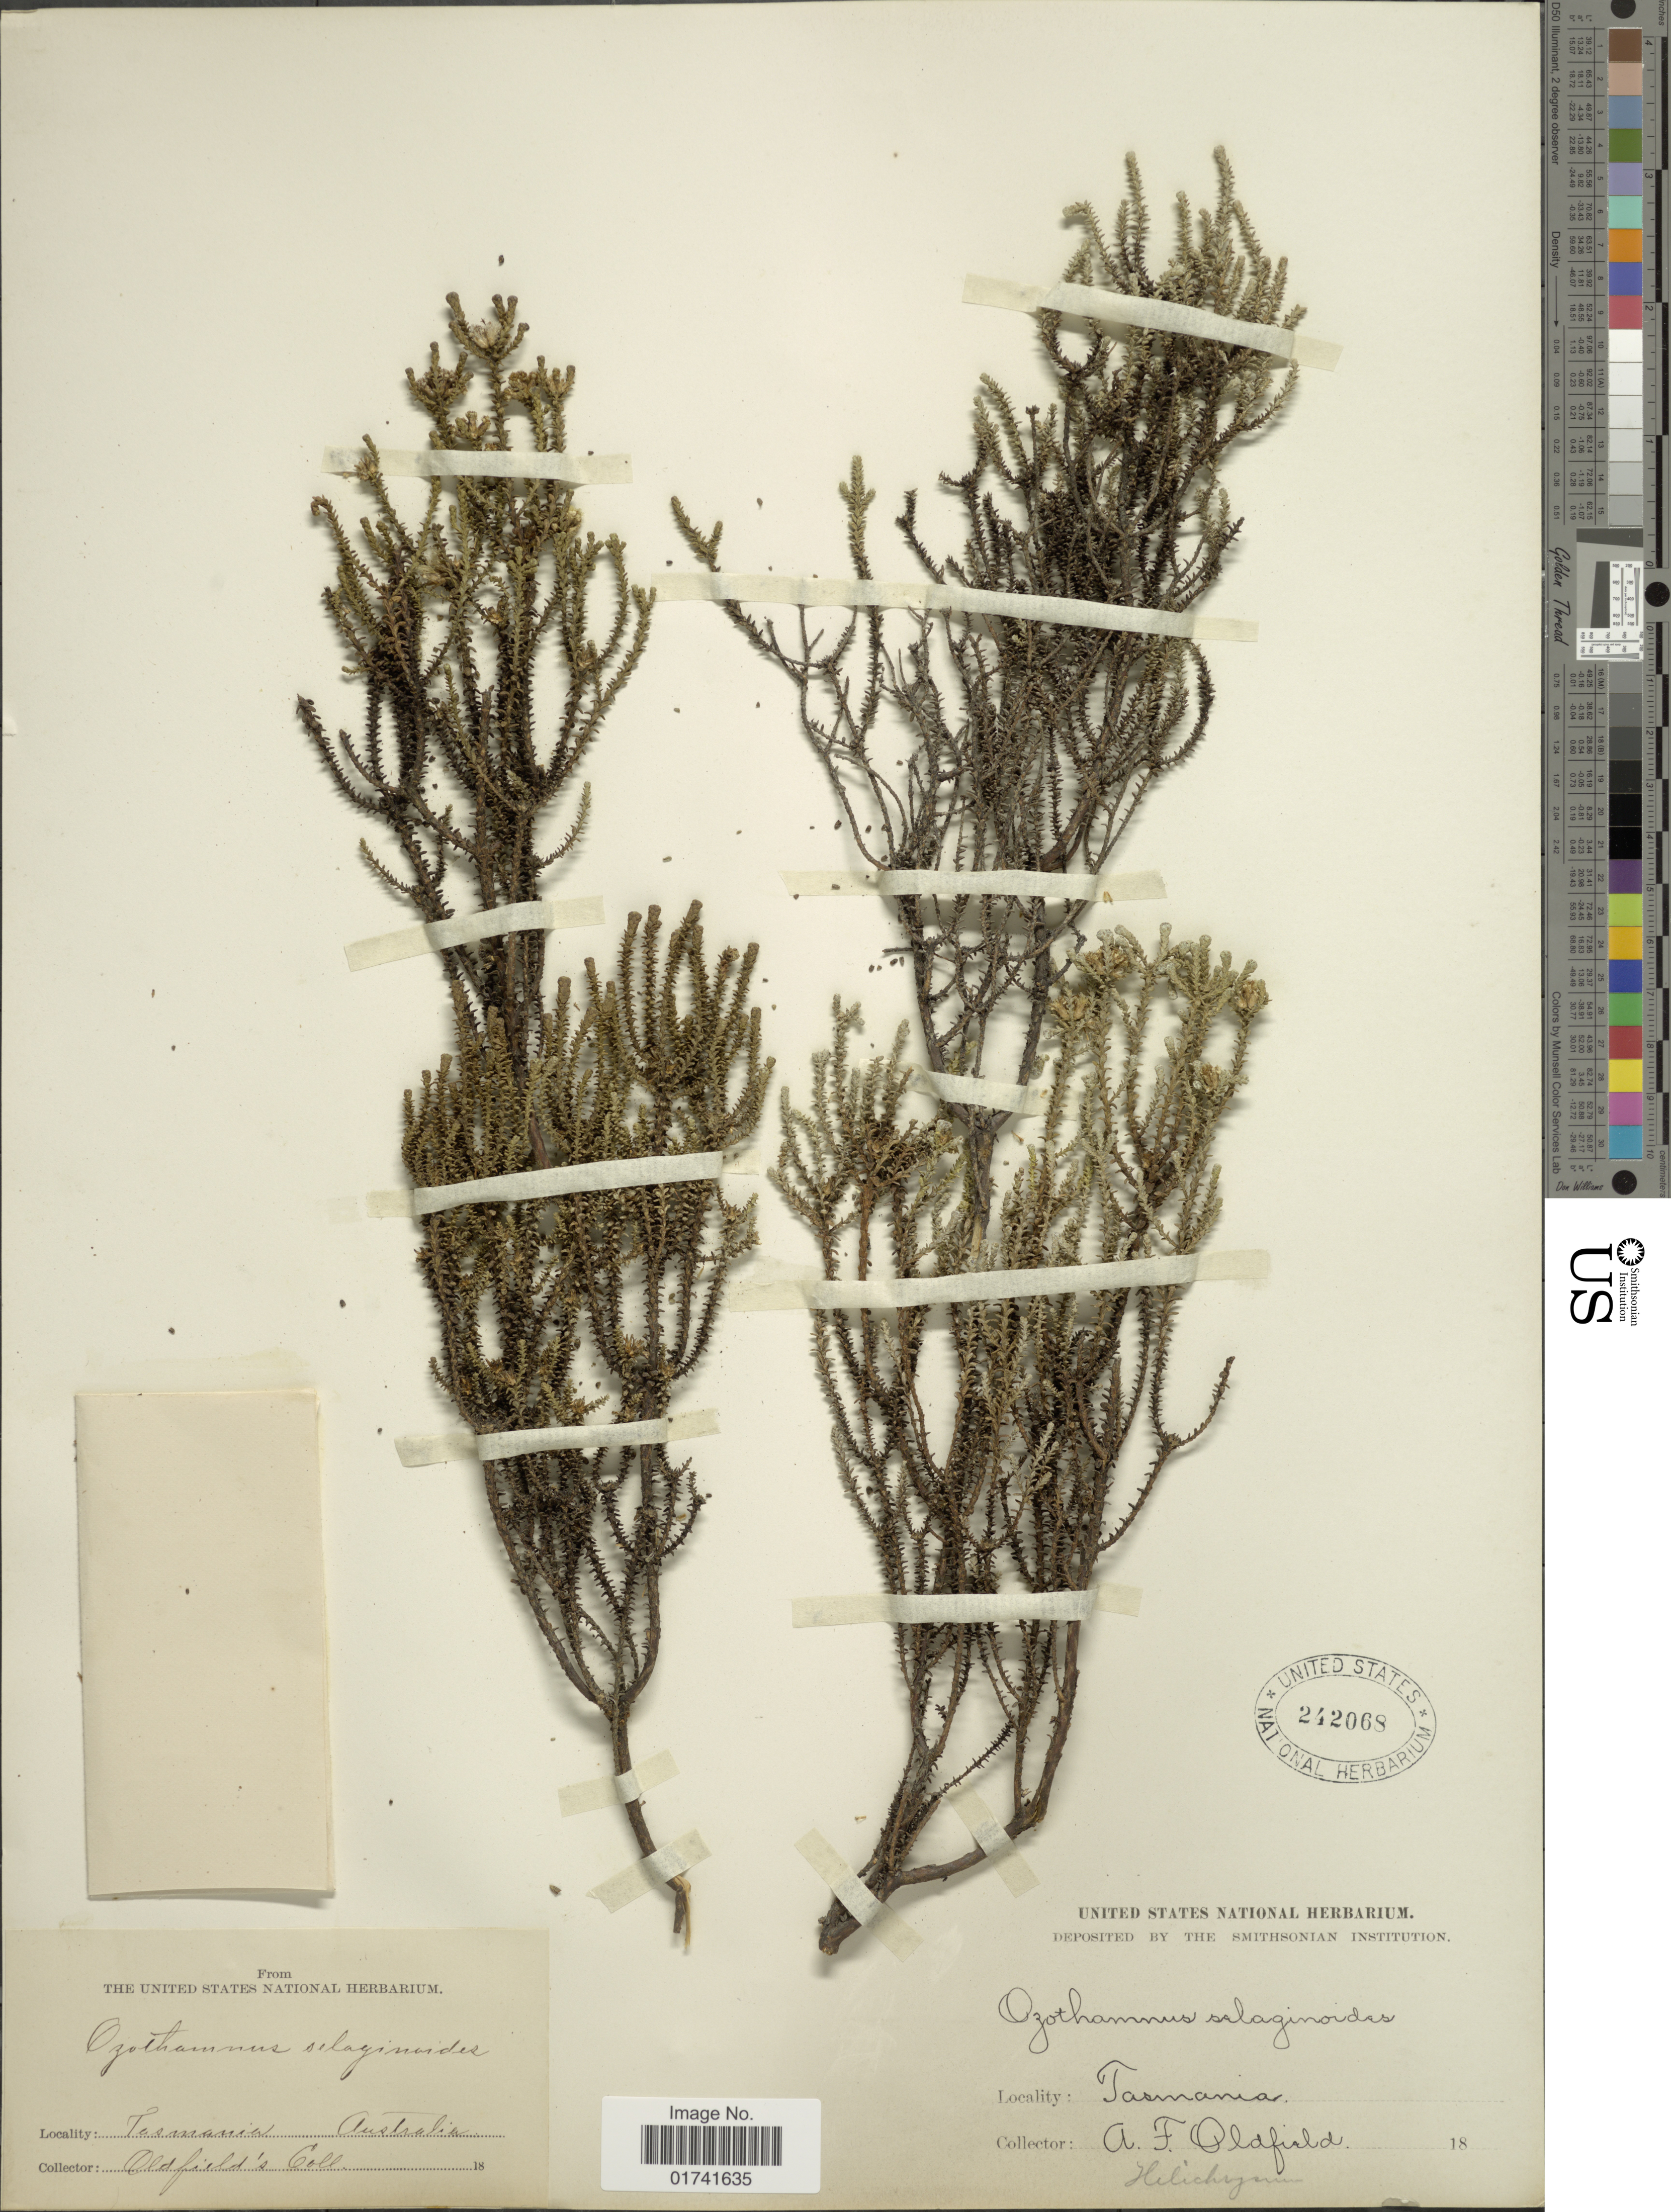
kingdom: Plantae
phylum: Tracheophyta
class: Magnoliopsida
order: Asterales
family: Asteraceae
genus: Ozothamnus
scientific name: Ozothamnus selaginoides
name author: Sond. & F. Muell.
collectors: A. Oldfield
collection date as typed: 18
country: Australia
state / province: Tasmania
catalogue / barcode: US 242068